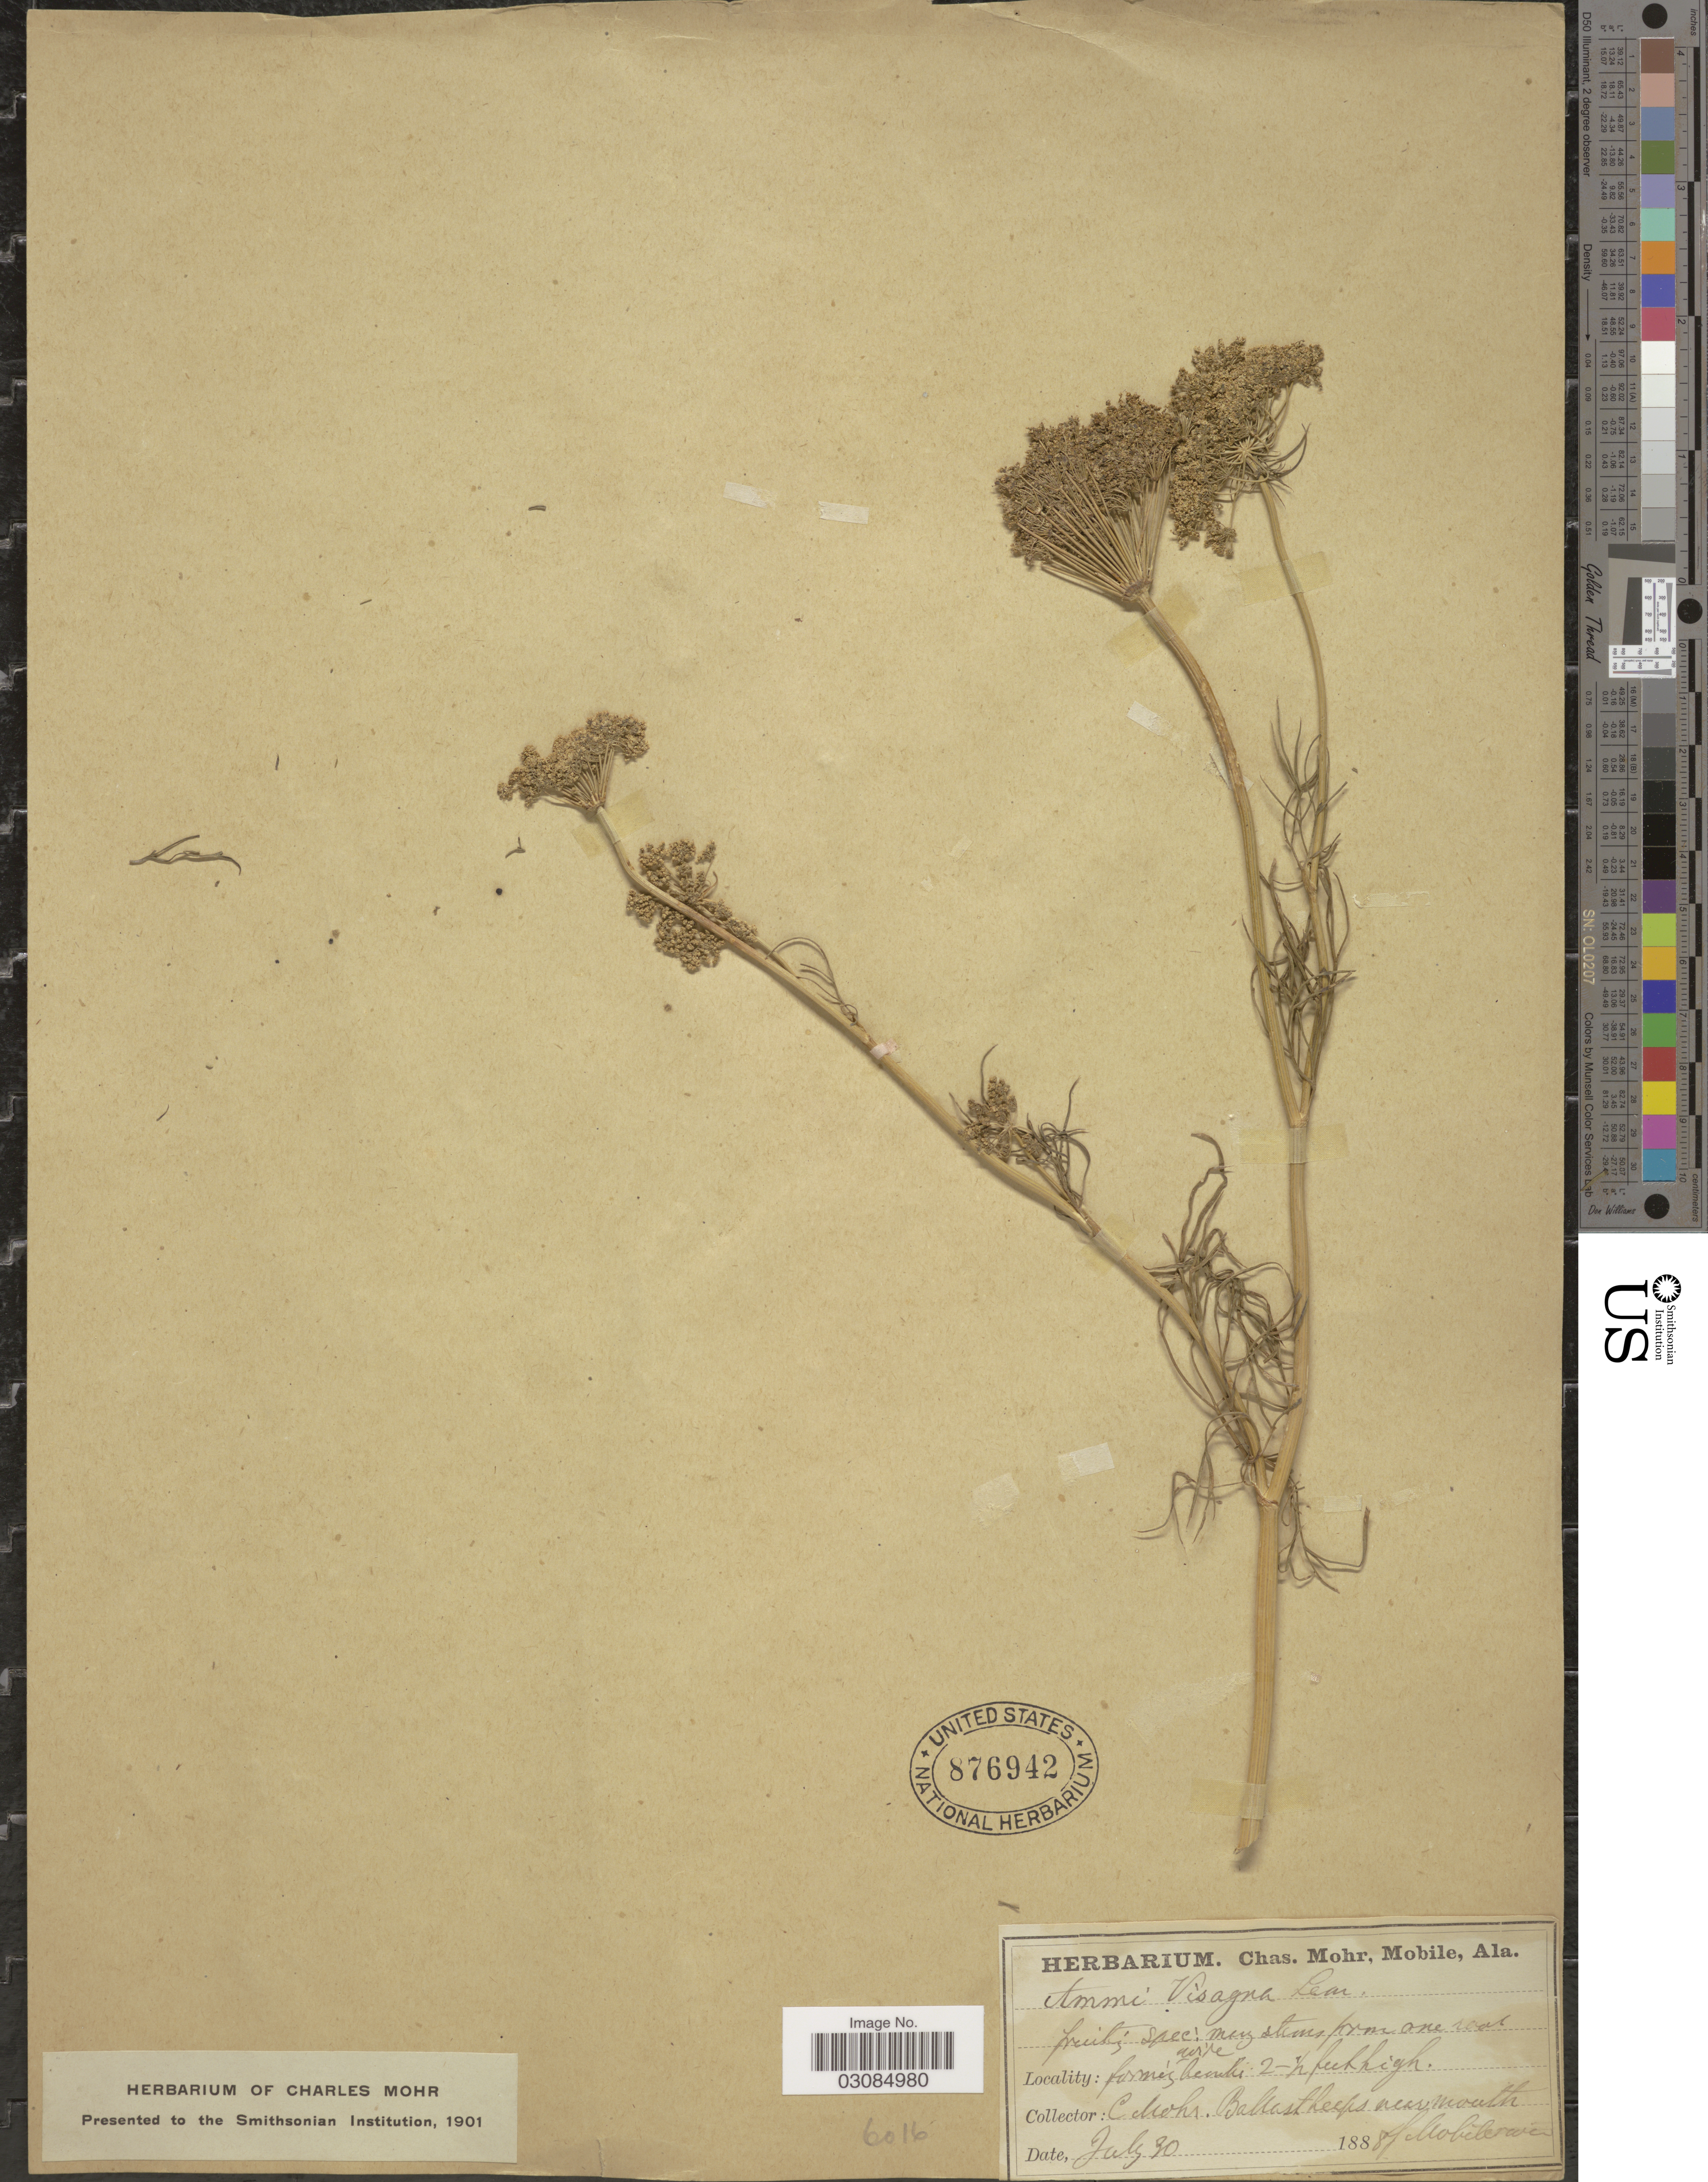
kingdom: Plantae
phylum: Tracheophyta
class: Magnoliopsida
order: Apiales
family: Apiaceae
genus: Ammi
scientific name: Ammi visnaga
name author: (L.) Lam.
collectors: Mohr, C. T. (herbarium)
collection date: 1888-07-30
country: United States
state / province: Alabama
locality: Ballast heaps near mouth of Mobile river.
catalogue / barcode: US 876942